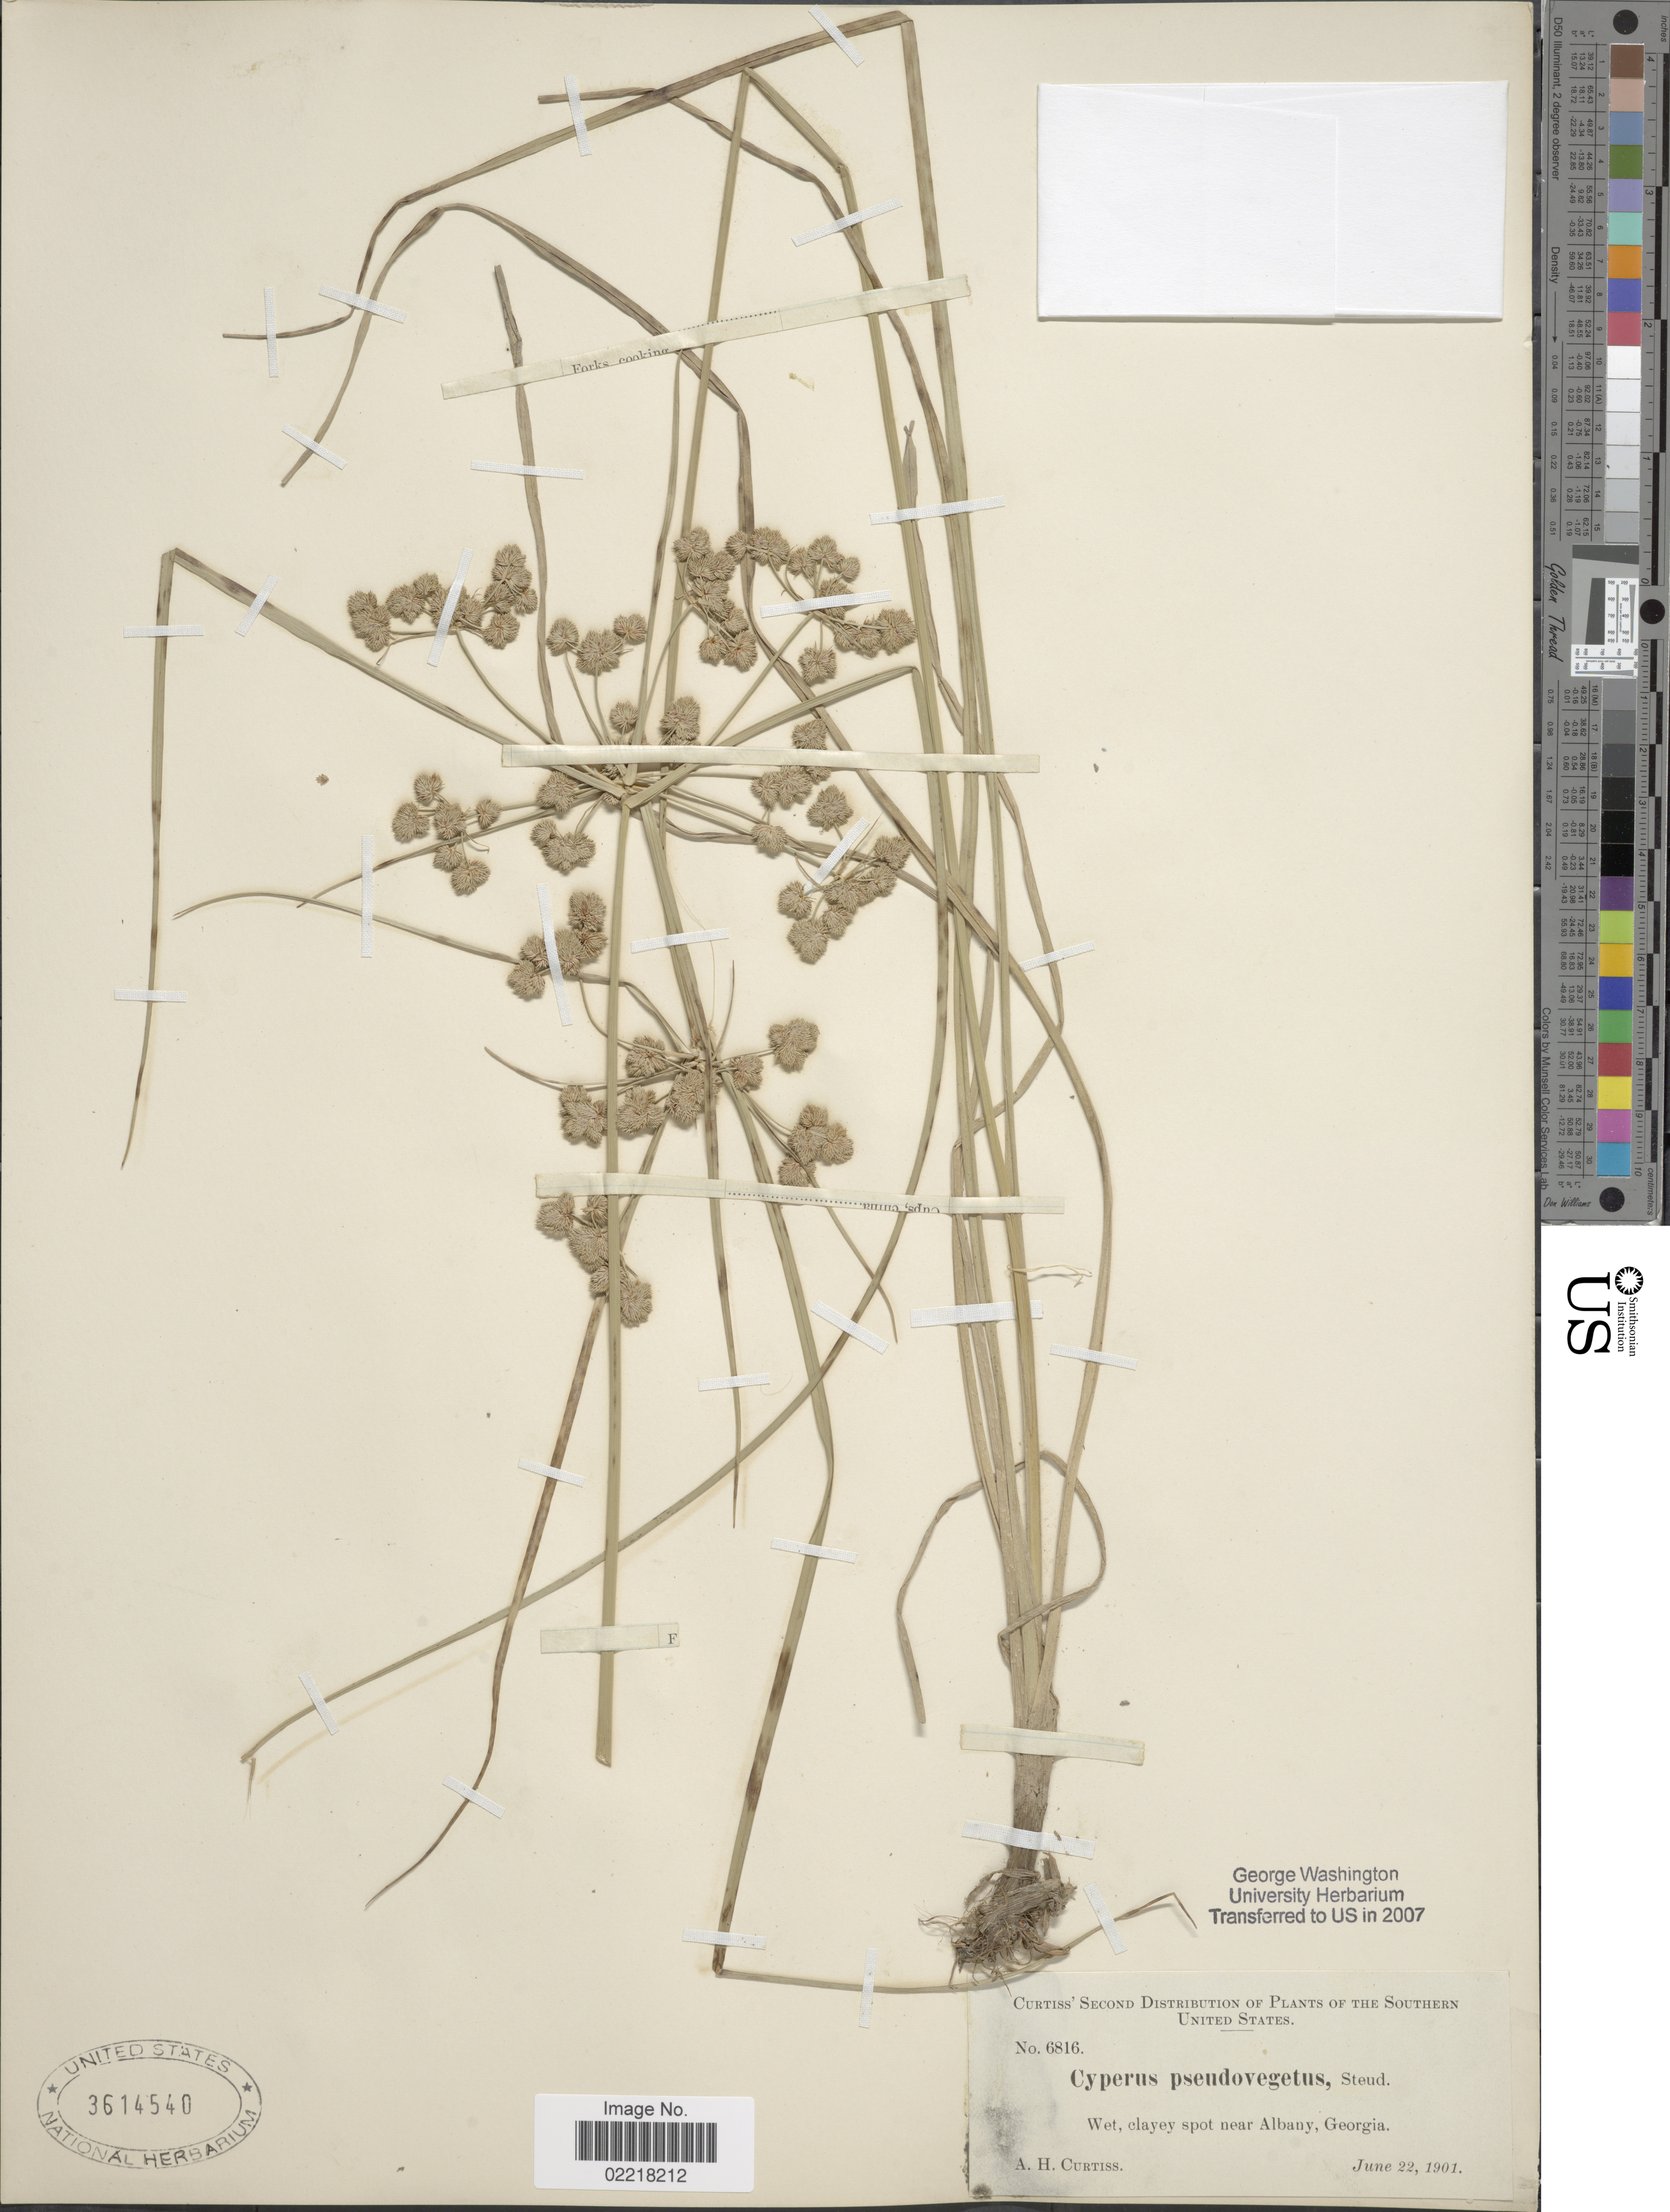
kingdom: Plantae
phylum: Tracheophyta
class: Liliopsida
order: Poales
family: Cyperaceae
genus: Cyperus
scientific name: Cyperus pseudovegetus Steud.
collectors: A. H. Curtiss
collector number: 6816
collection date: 1901-06-22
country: United States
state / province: Georgia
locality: Southern United States. Wet, clayey spot near Albany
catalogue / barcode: US 3614540